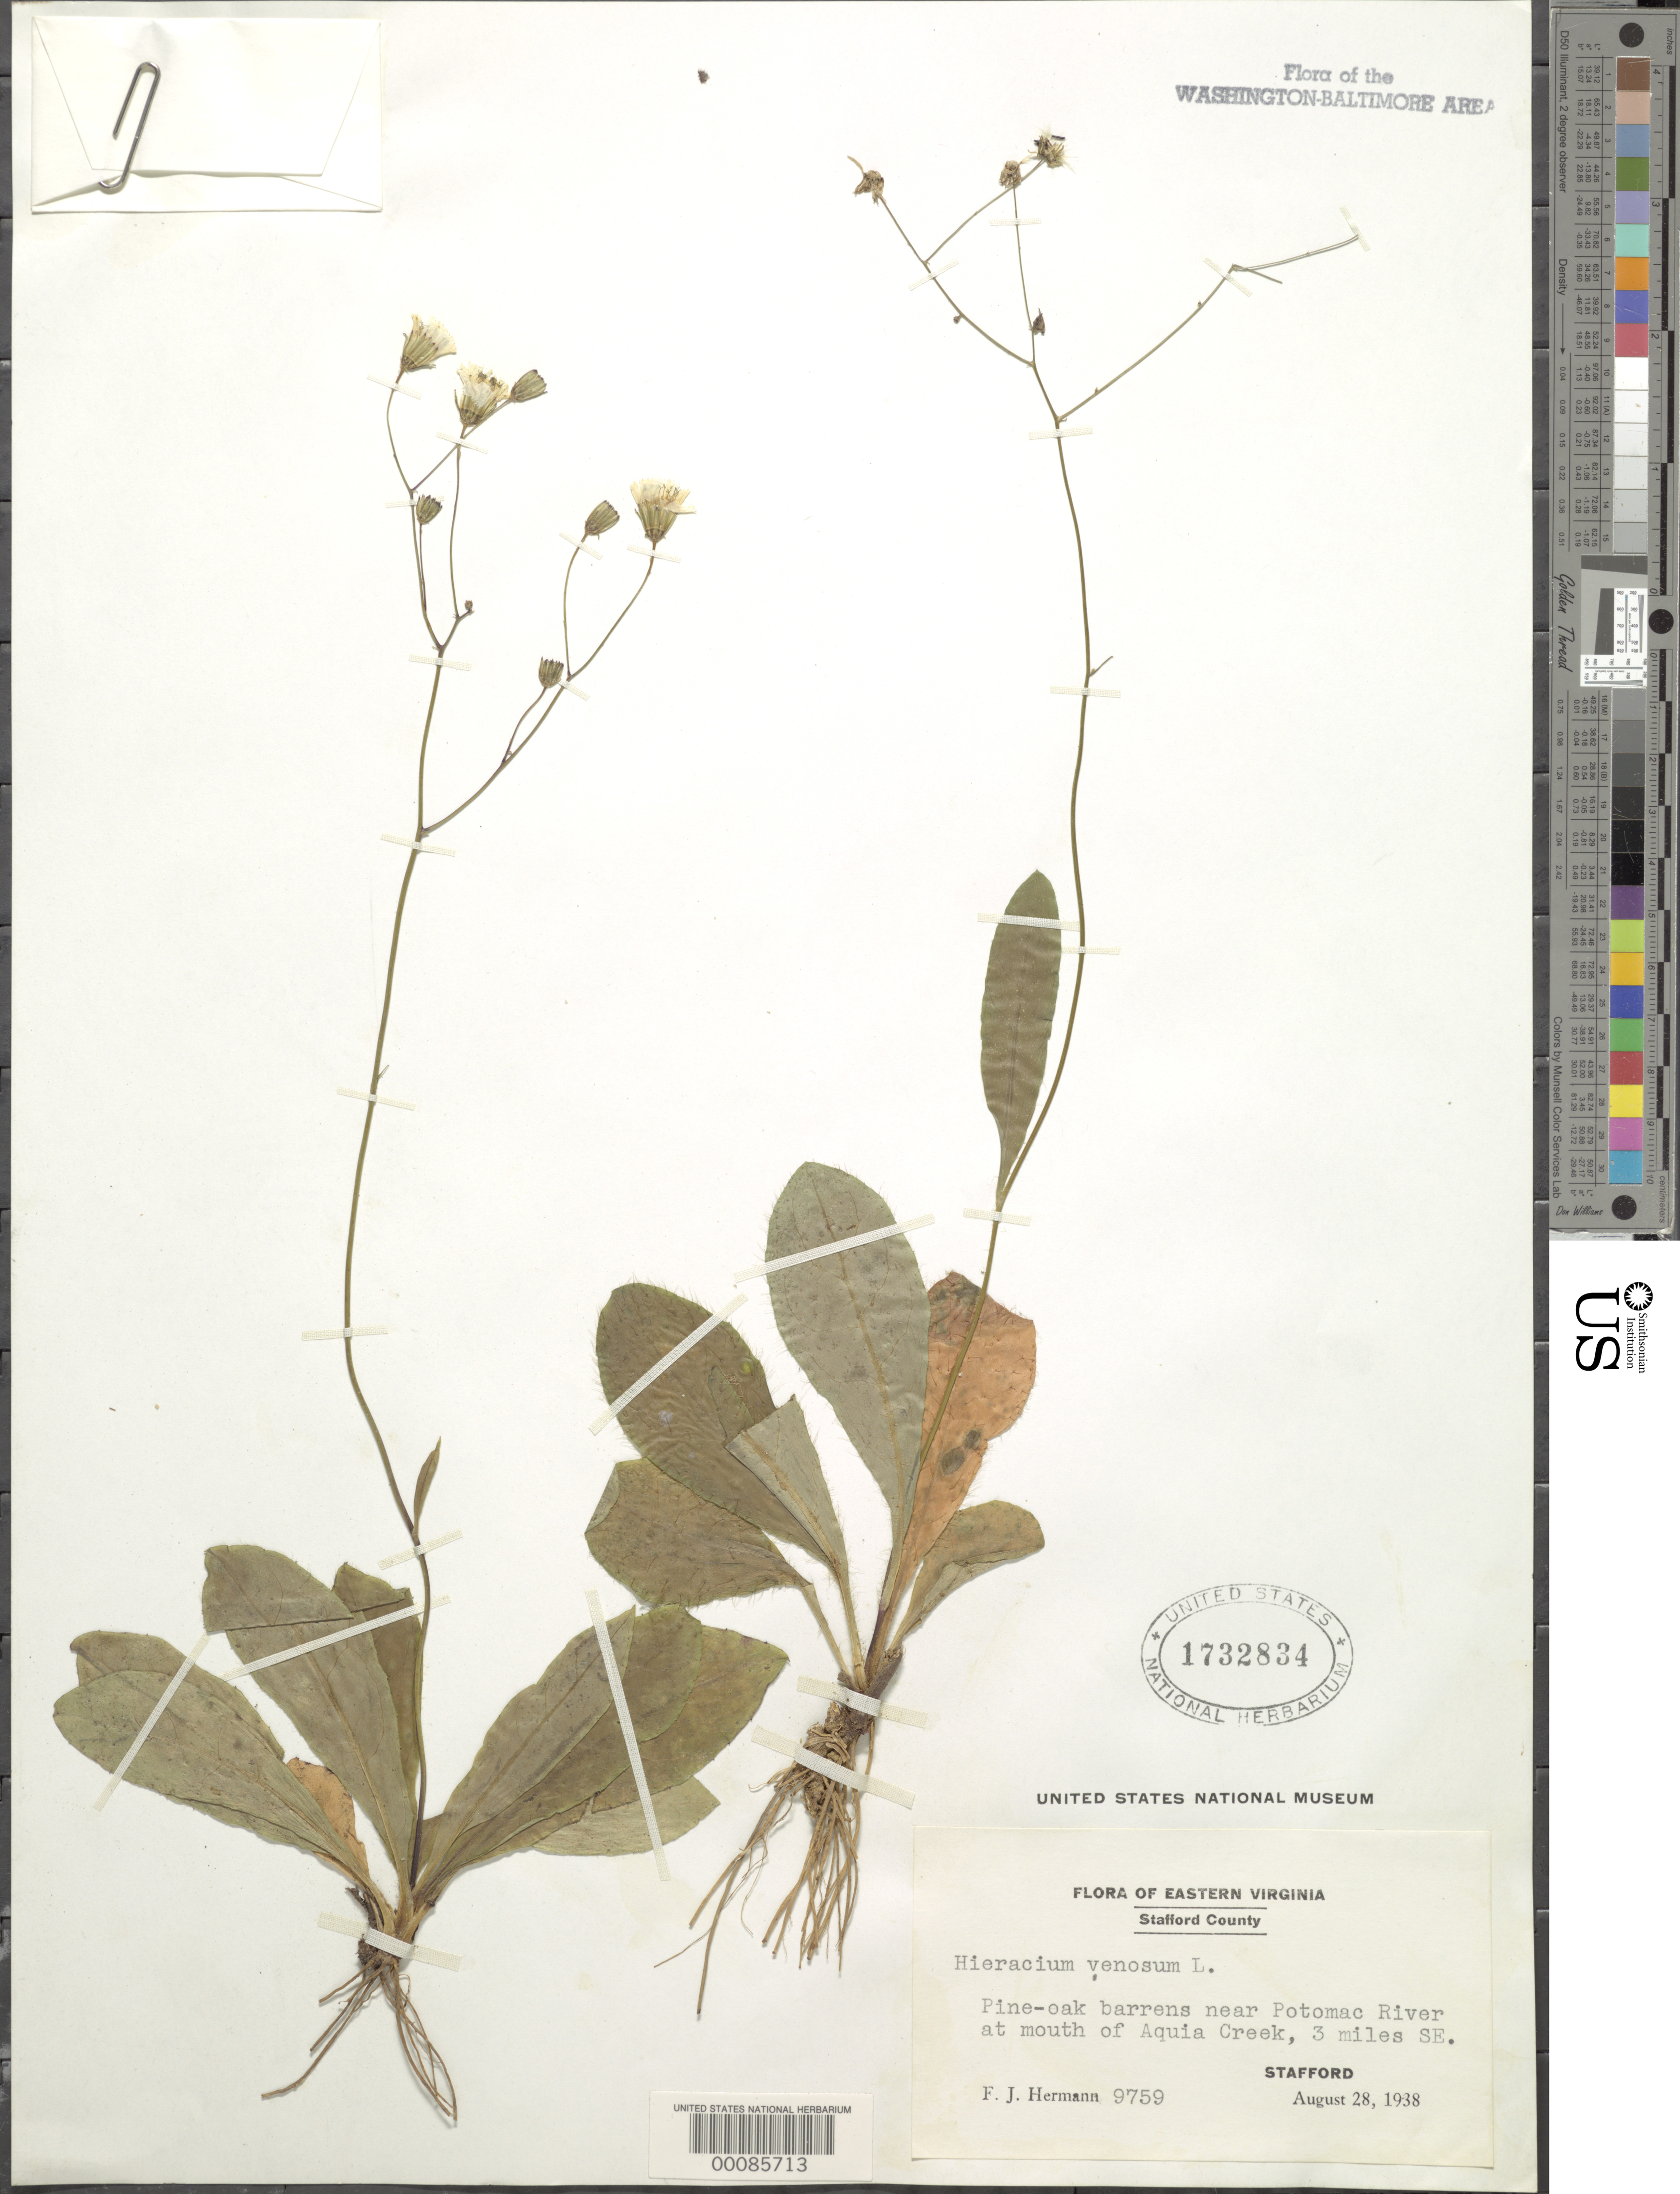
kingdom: Plantae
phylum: Tracheophyta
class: Magnoliopsida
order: Asterales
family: Asteraceae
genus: Hieracium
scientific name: Hieracium venosum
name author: L.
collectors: F. J. Hermann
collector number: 9759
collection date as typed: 28 Aug 1938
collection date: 1938-08-28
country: United States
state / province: Virginia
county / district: Stafford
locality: Mouth of Aquia Creek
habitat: Pine-oak barrens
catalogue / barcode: US 1732834